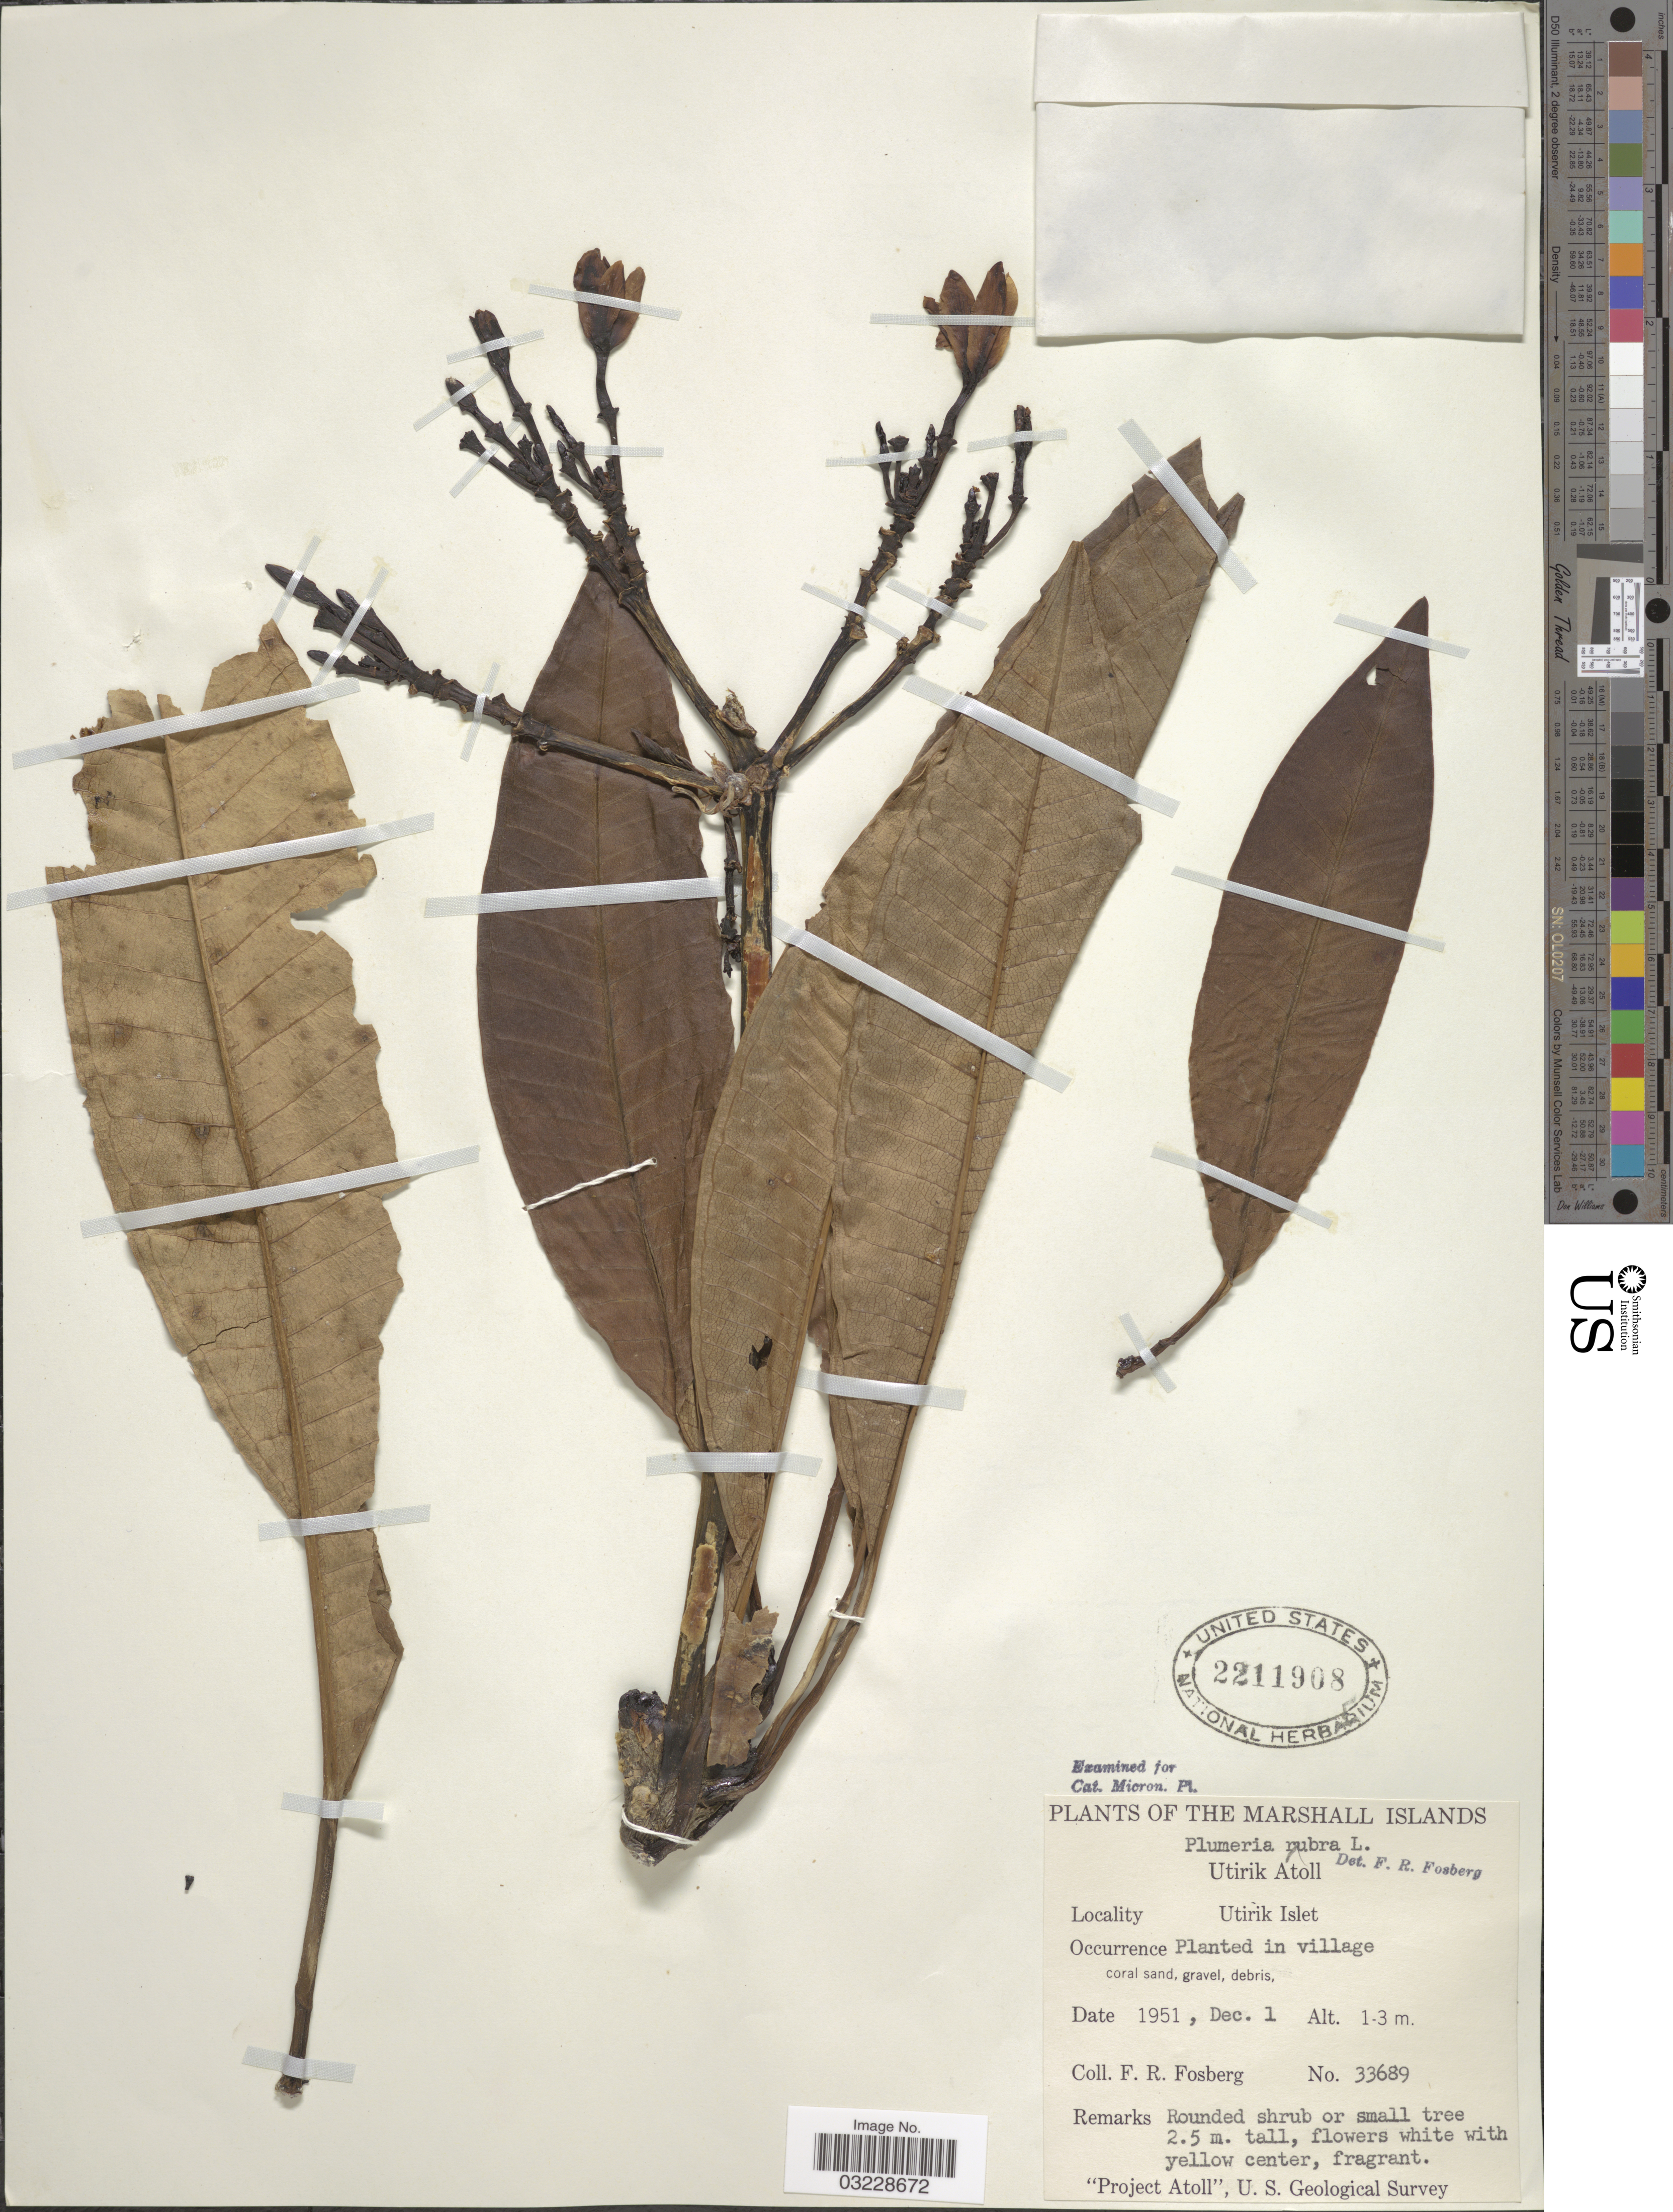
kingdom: Plantae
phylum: Tracheophyta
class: Magnoliopsida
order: Gentianales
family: Apocynaceae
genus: Plumeria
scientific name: Plumeria rubra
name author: L.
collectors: F. R. Fosberg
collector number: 33689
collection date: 1951-12-01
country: Marshall Islands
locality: Utirik Atoll. Utirik Islet. In village.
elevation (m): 1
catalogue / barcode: US 2211908